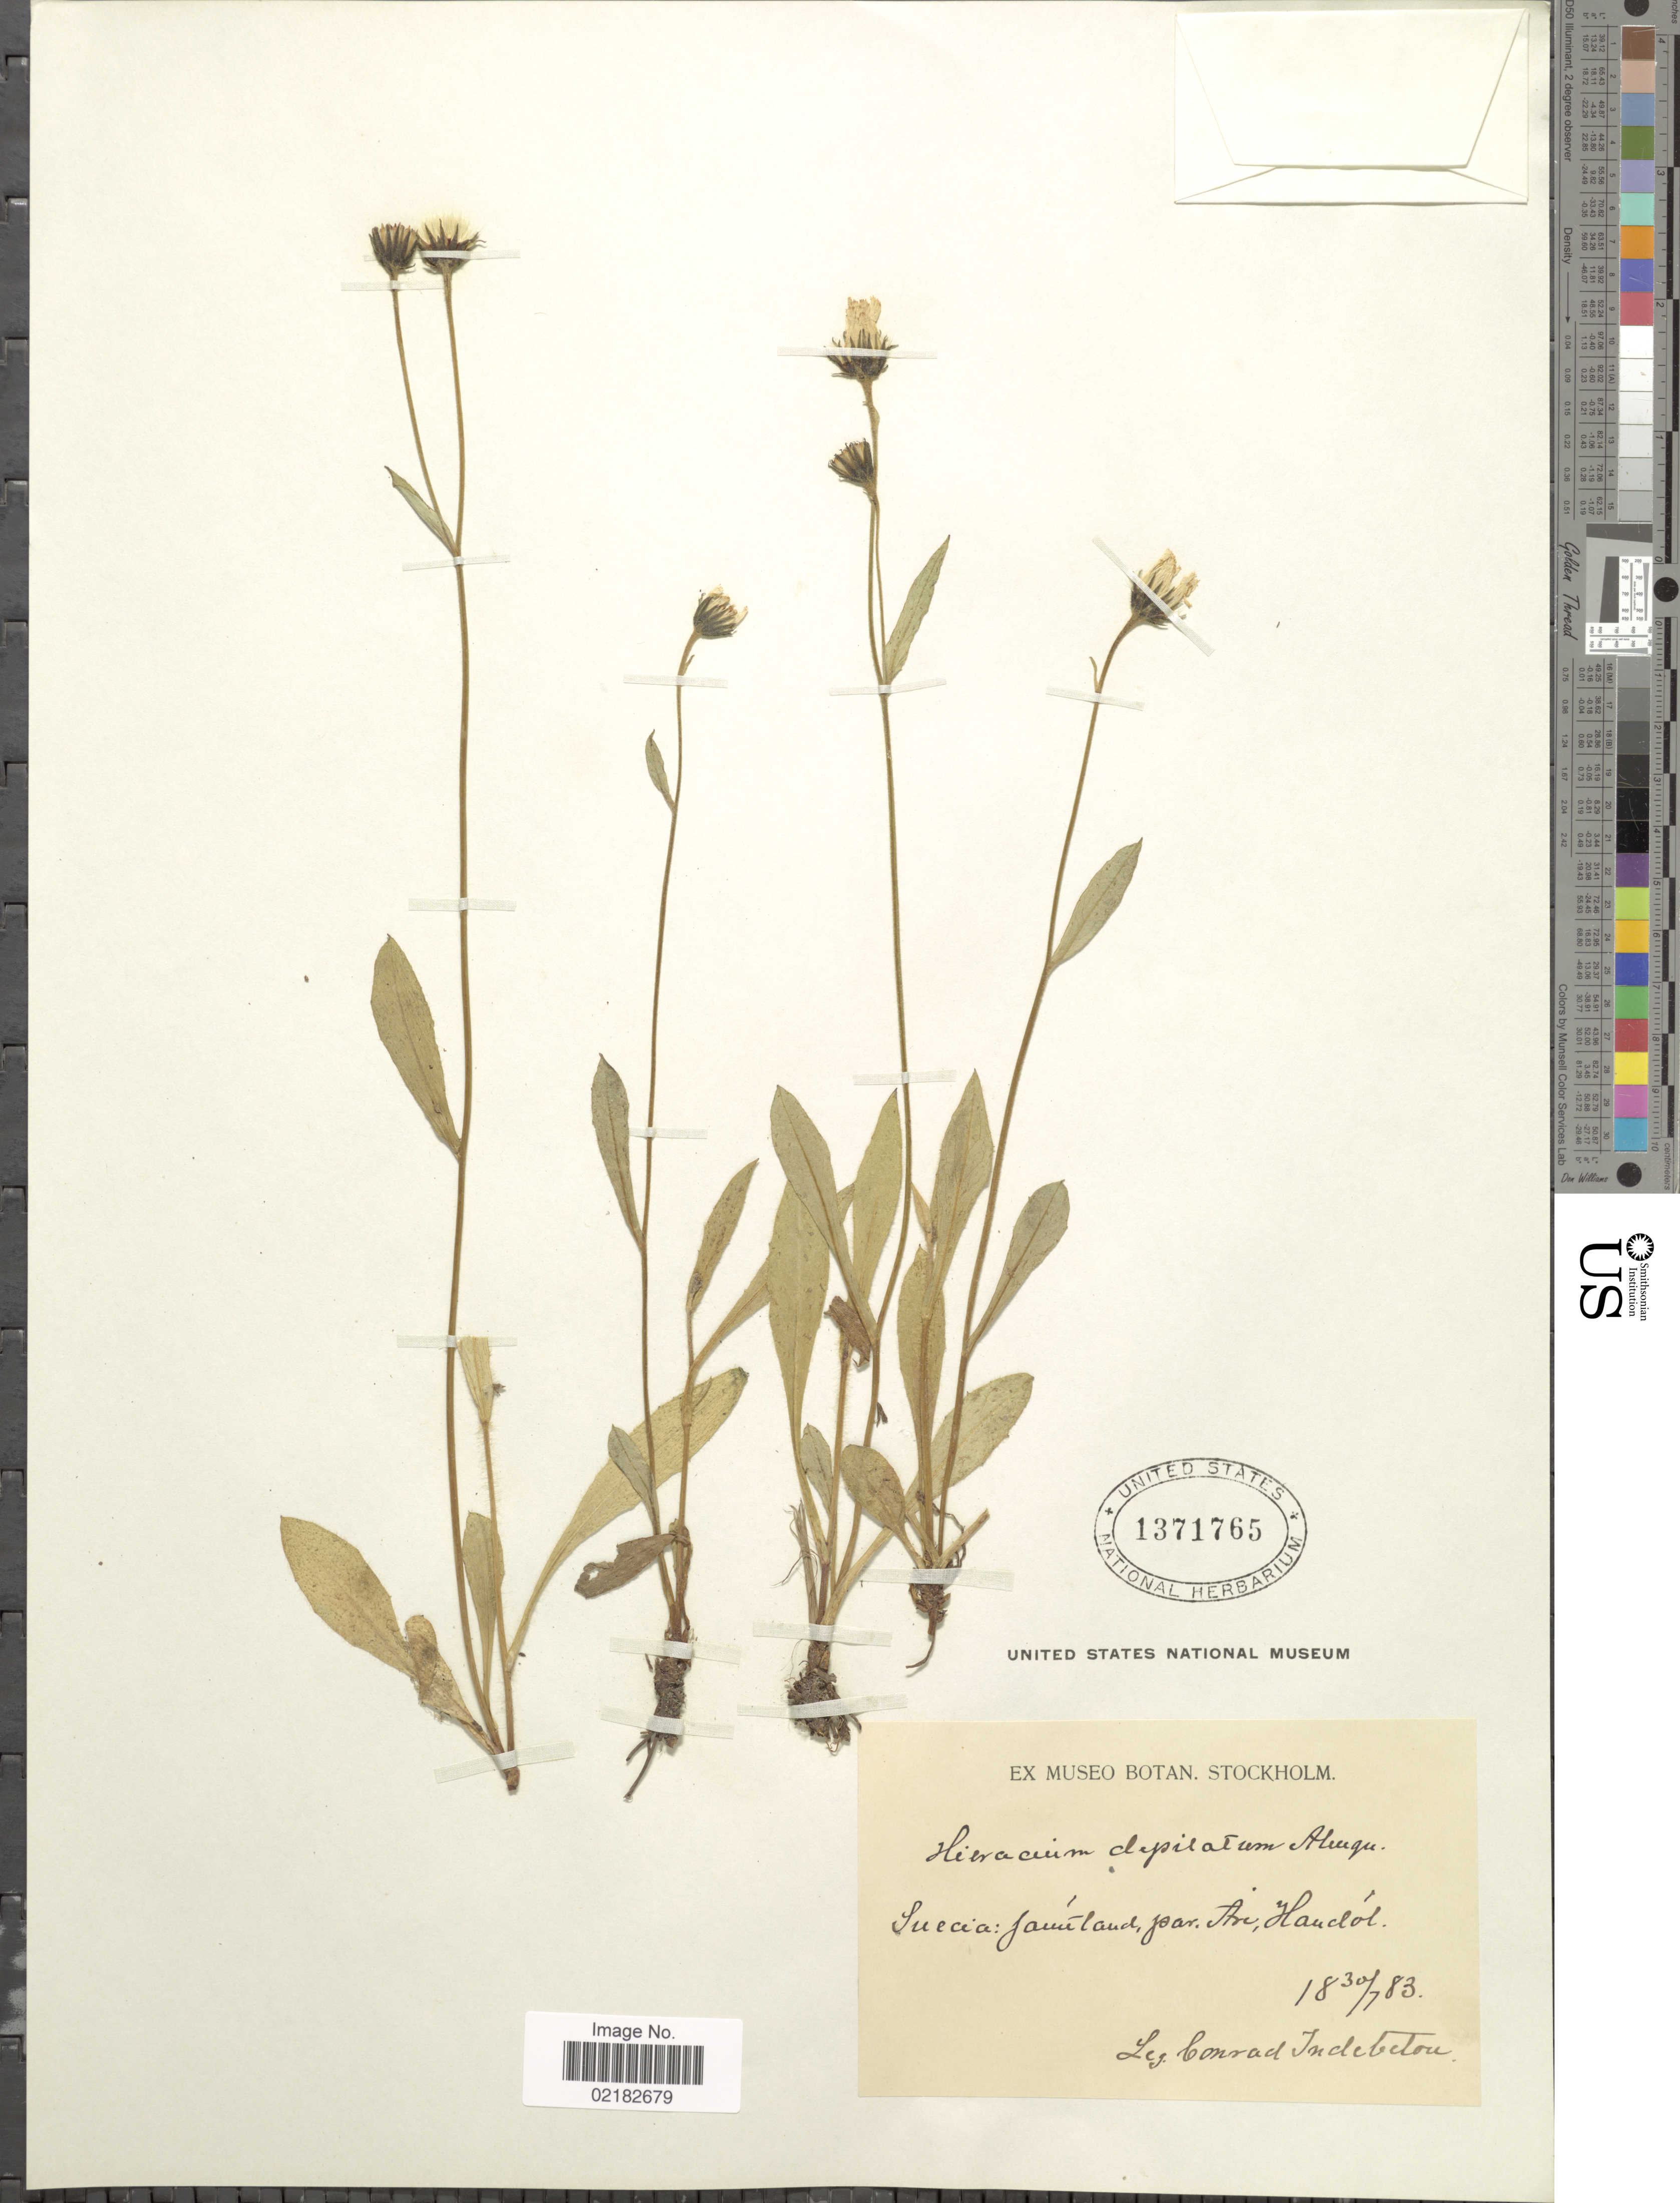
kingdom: Plantae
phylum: Tracheophyta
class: Magnoliopsida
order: Asterales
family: Asteraceae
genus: Pilosella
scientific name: Pilosella floribunda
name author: (Wimm. & Grab.) Fr. a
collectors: C. Indebetou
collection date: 1883-07-30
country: Sweden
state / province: Jämtland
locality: par. Åre, Handöl.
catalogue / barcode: US 1371765